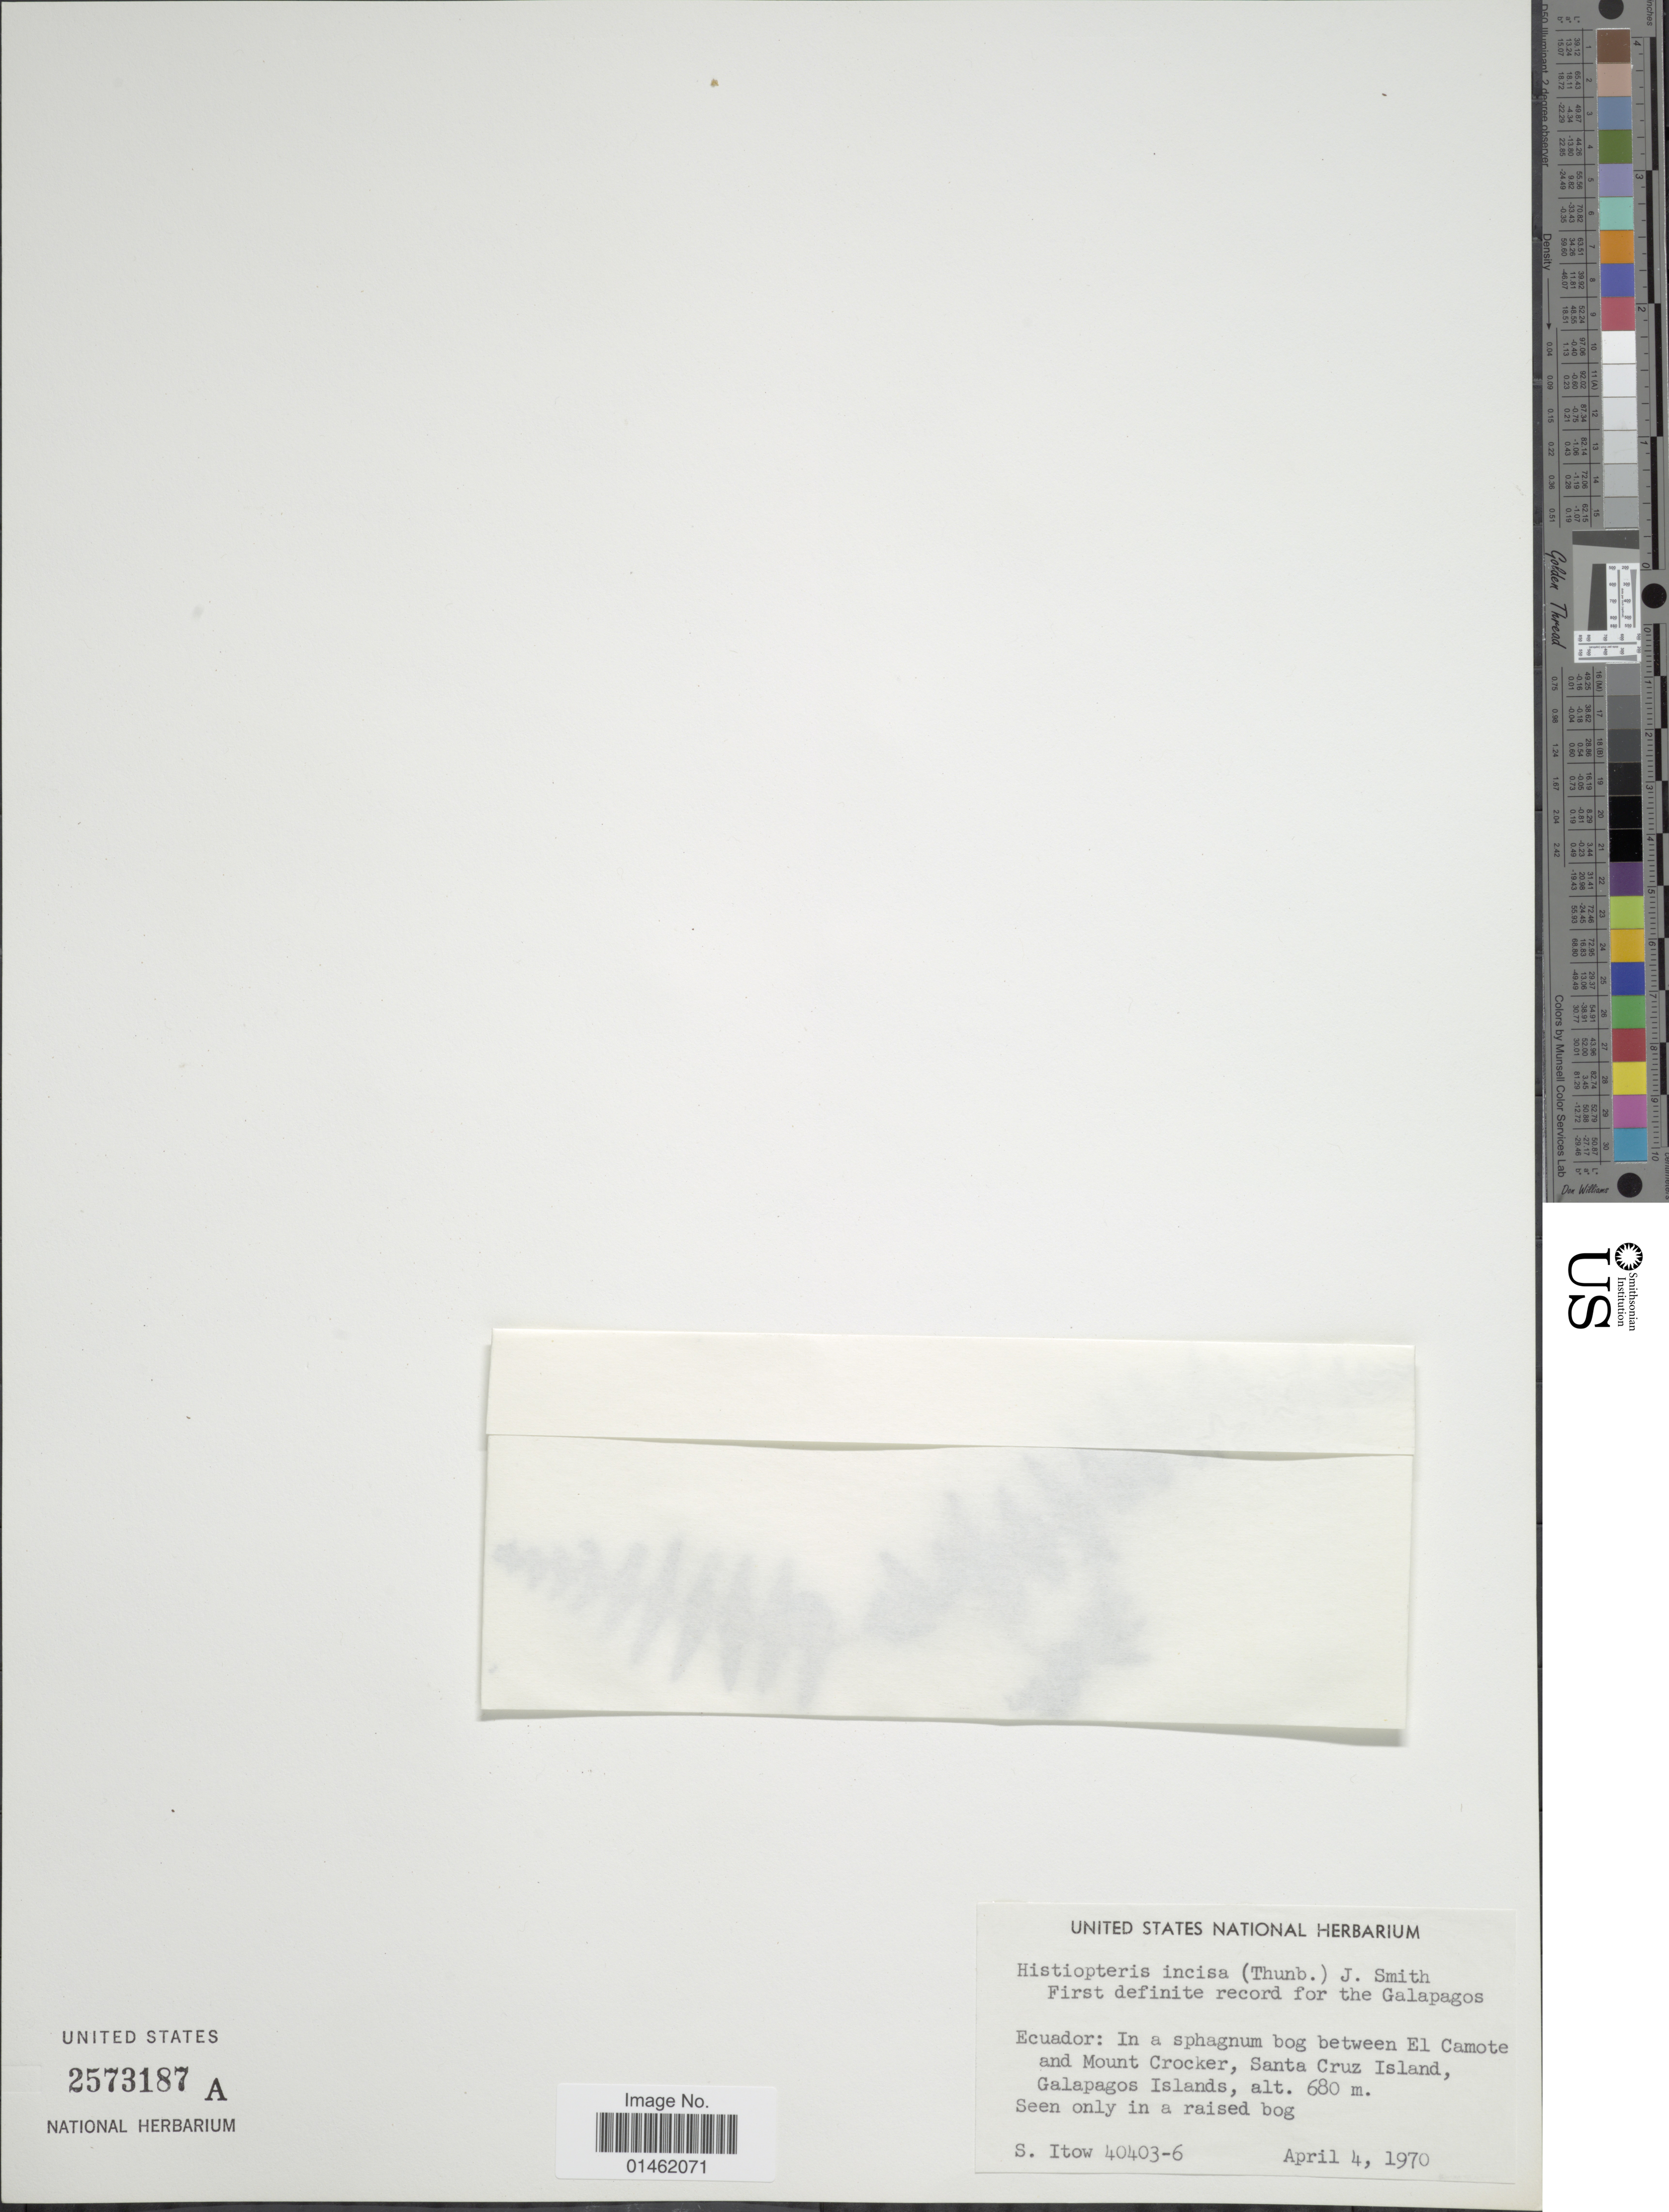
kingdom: Plantae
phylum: Tracheophyta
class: Polypodiopsida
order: Polypodiales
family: Dennstaedtiaceae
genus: Histiopteris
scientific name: Histiopteris incisa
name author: (Thunb.) J. Sm.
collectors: S. Itow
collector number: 40403-6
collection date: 1970-04-04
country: Ecuador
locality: Ecuador: in a sphagnum bog between El Camote and Mount Crocker, Santa Cruz Island, Galapagos Islands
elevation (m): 680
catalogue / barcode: US 2573187A